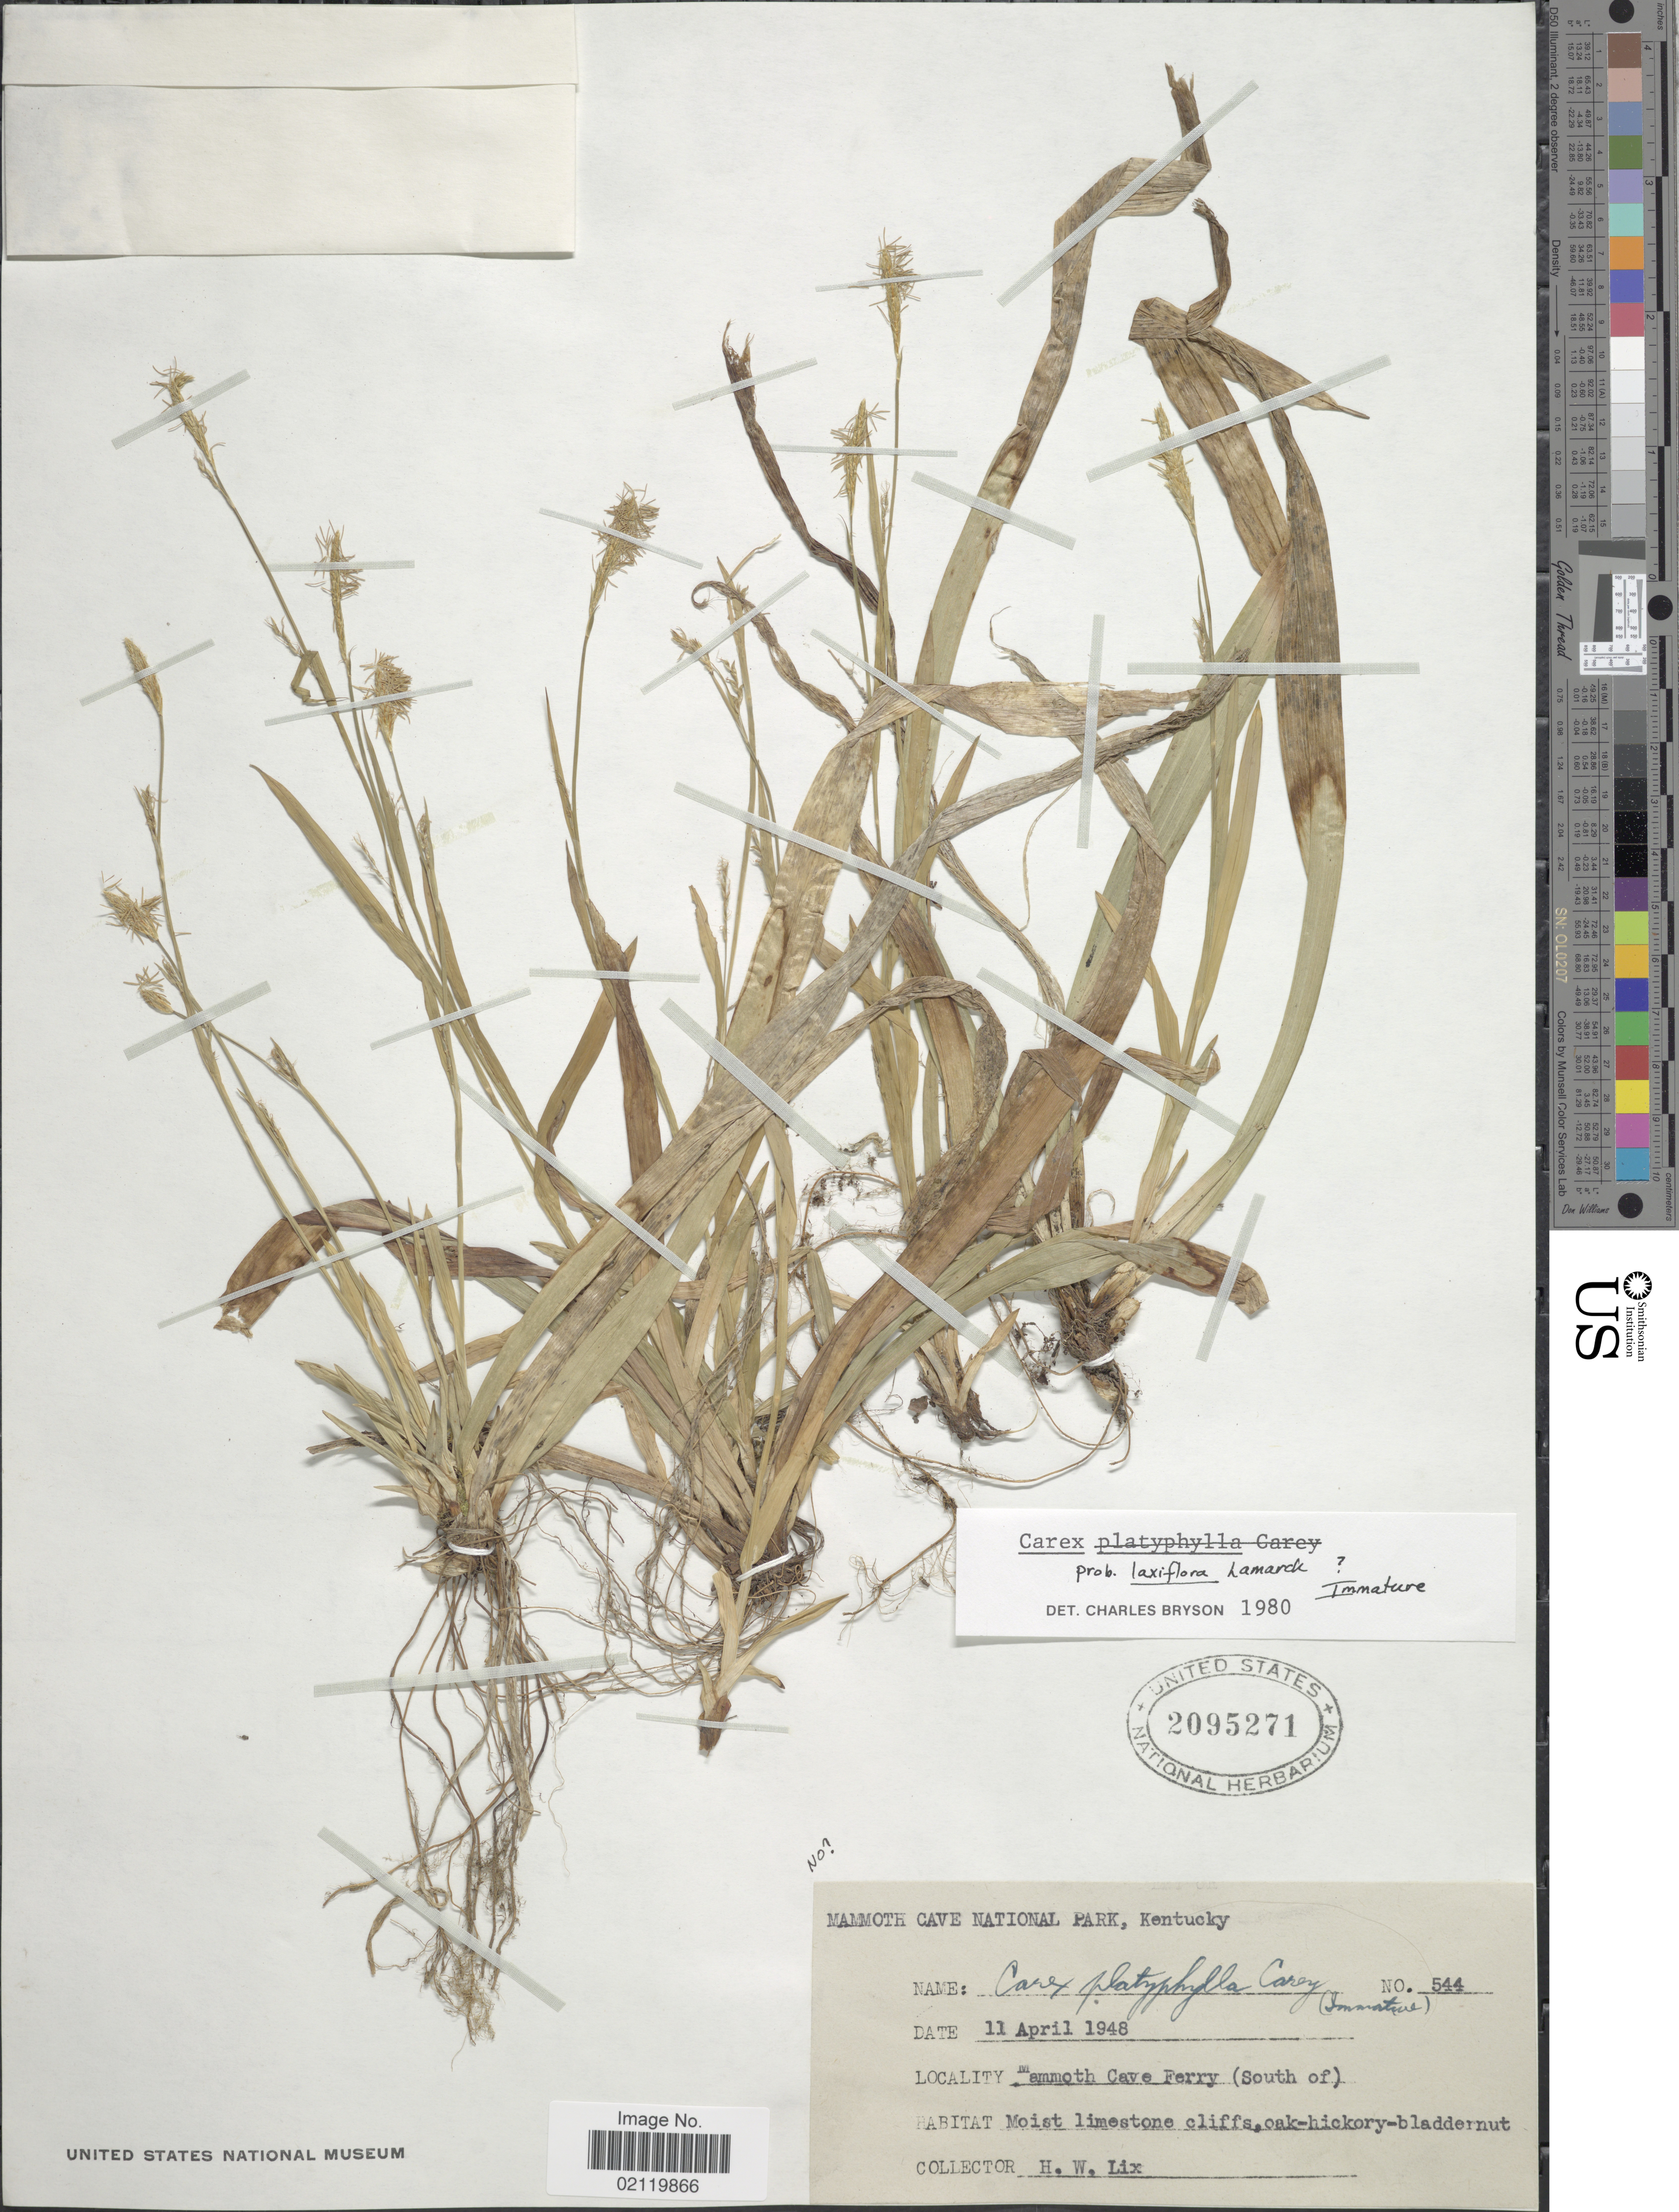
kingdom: Plantae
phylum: Tracheophyta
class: Liliopsida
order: Poales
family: Cyperaceae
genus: Carex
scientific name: Carex laxiflora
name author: Lam.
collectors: H. W. Lix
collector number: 544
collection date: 1948-04-11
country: United States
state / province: Kentucky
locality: Mammoth Cave National Park. Mammoth Cave Ferry (South of)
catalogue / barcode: US 2095271